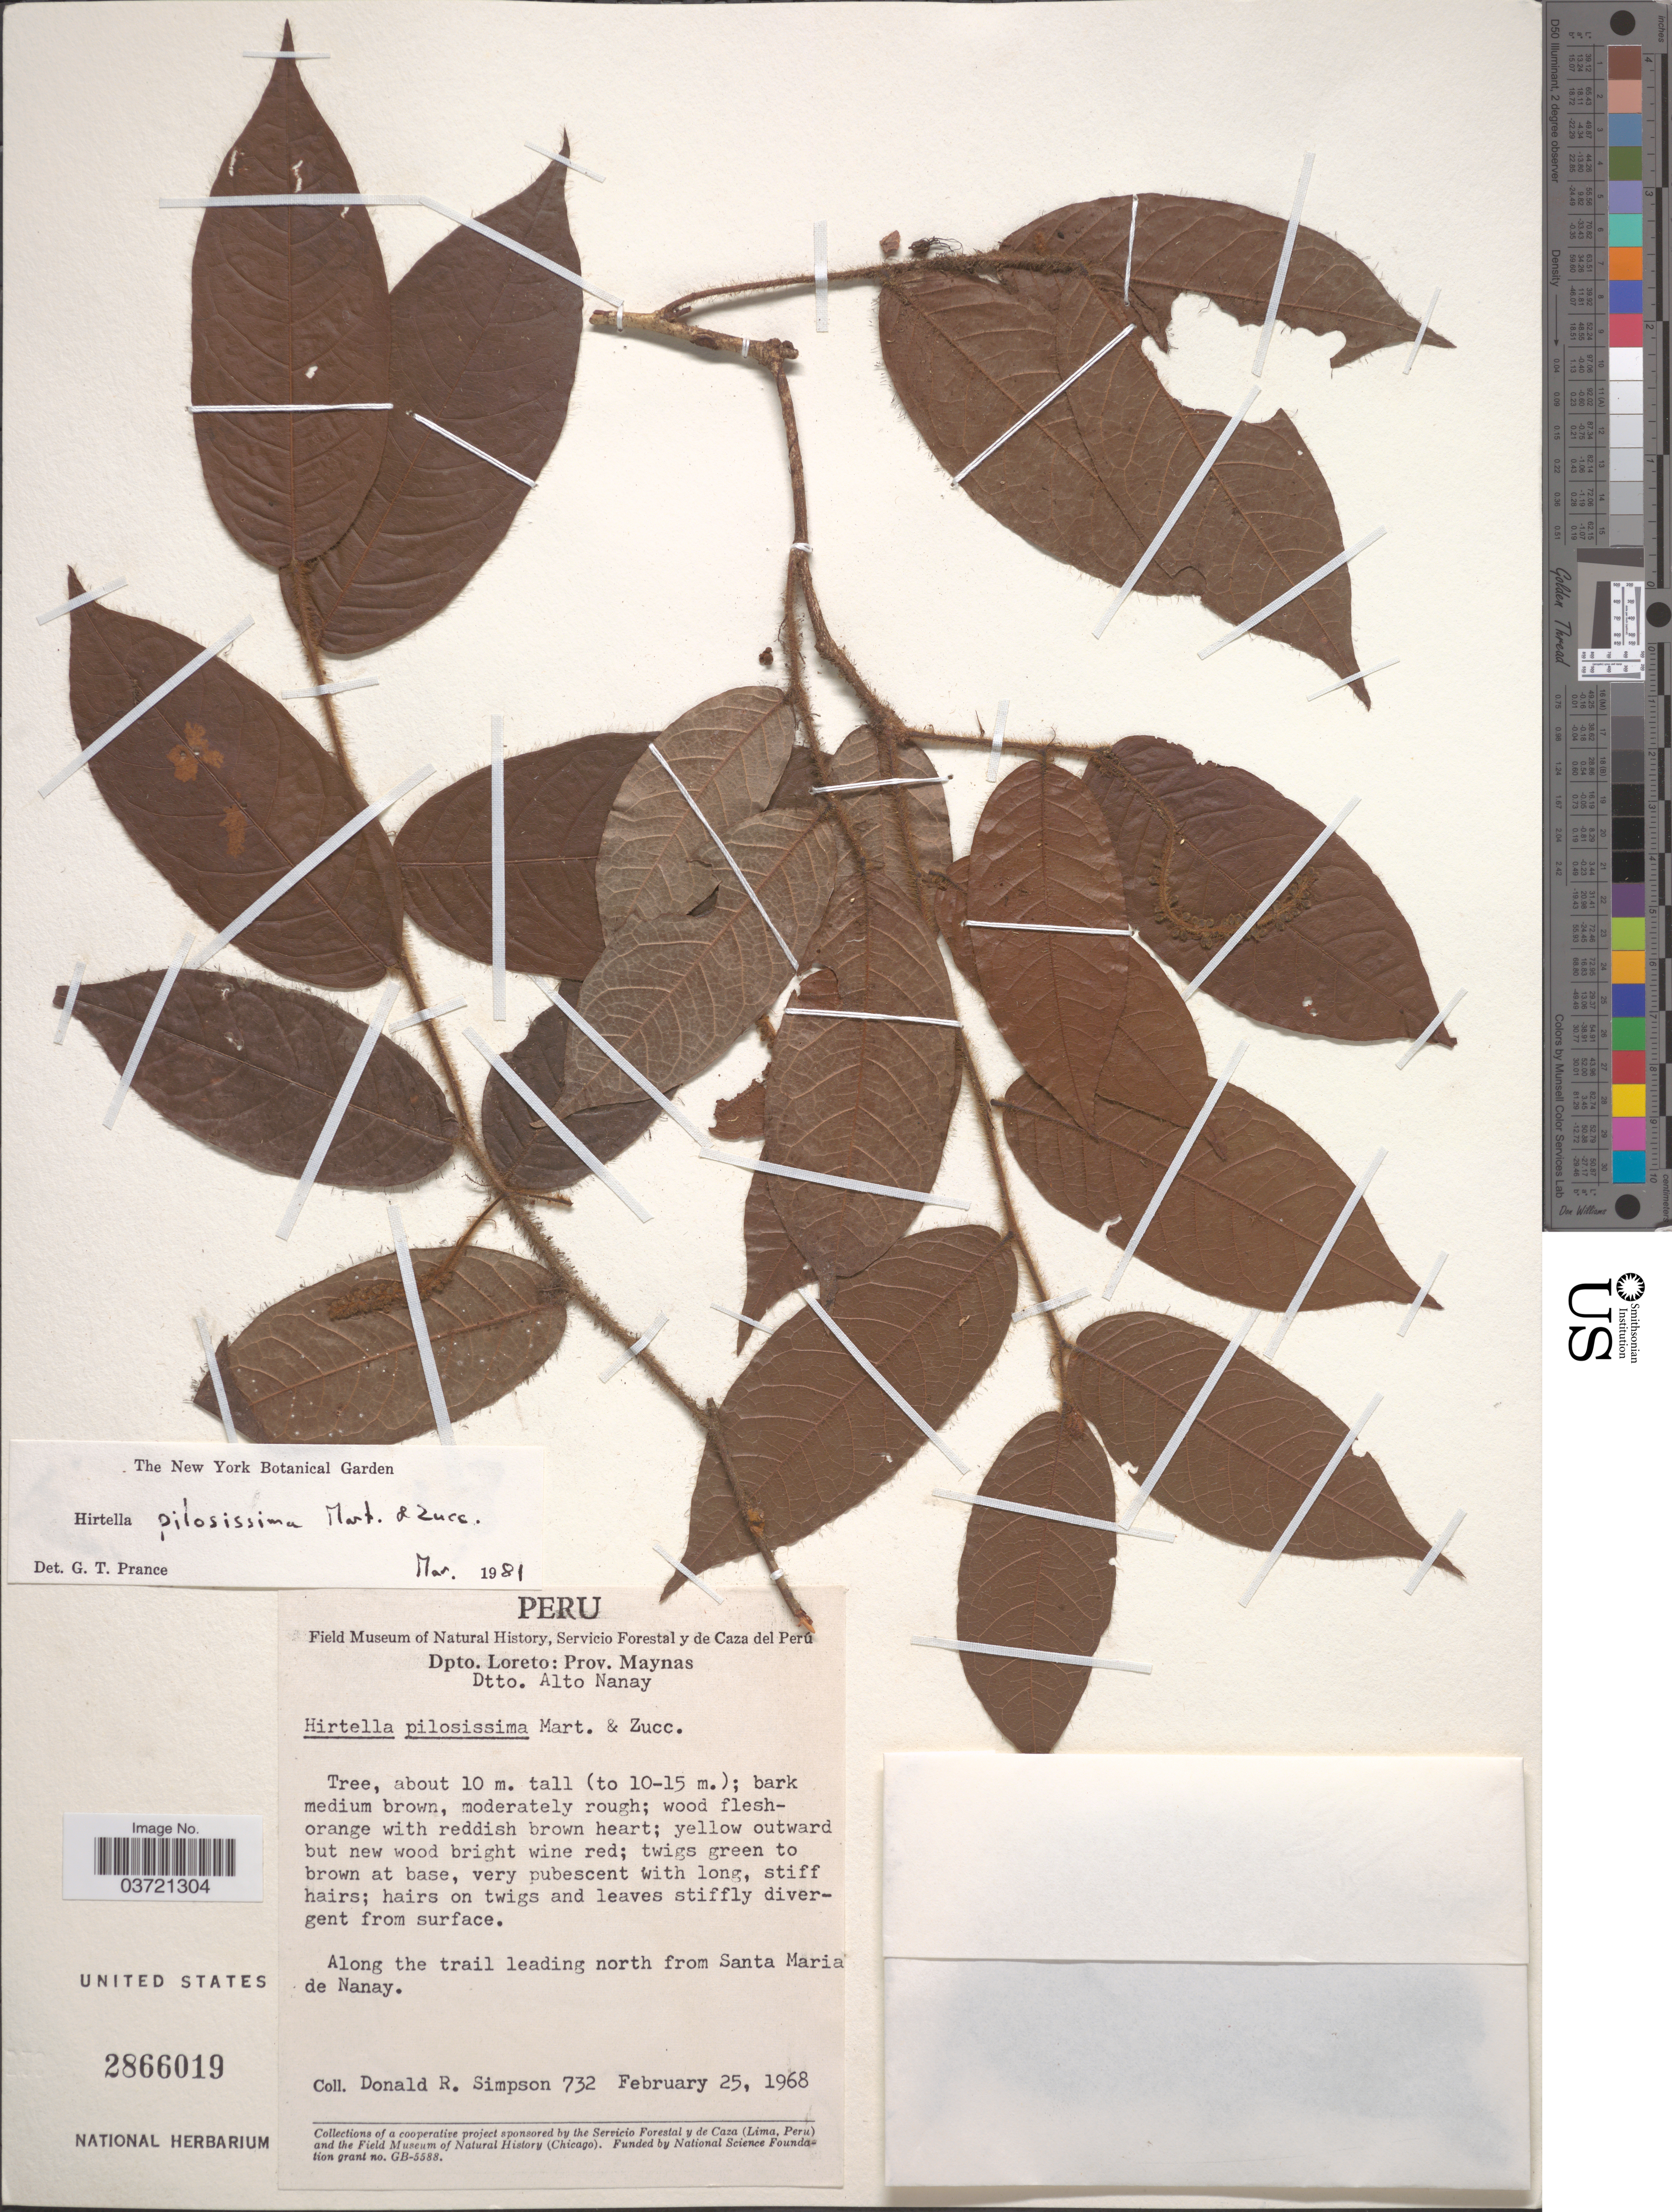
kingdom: Plantae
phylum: Tracheophyta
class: Magnoliopsida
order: Malpighiales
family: Chrysobalanaceae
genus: Hirtella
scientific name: Hirtella pilosissima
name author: Mart. & Zucc.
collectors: D. R. Simpson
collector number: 732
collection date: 1968-02-25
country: Peru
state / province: Loreto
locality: Dpto. Loreto: Prov. Maynas. Dtto. Alto Nanay. Along the trail leading north from Santa Maria de Nanay.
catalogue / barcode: US 2866019